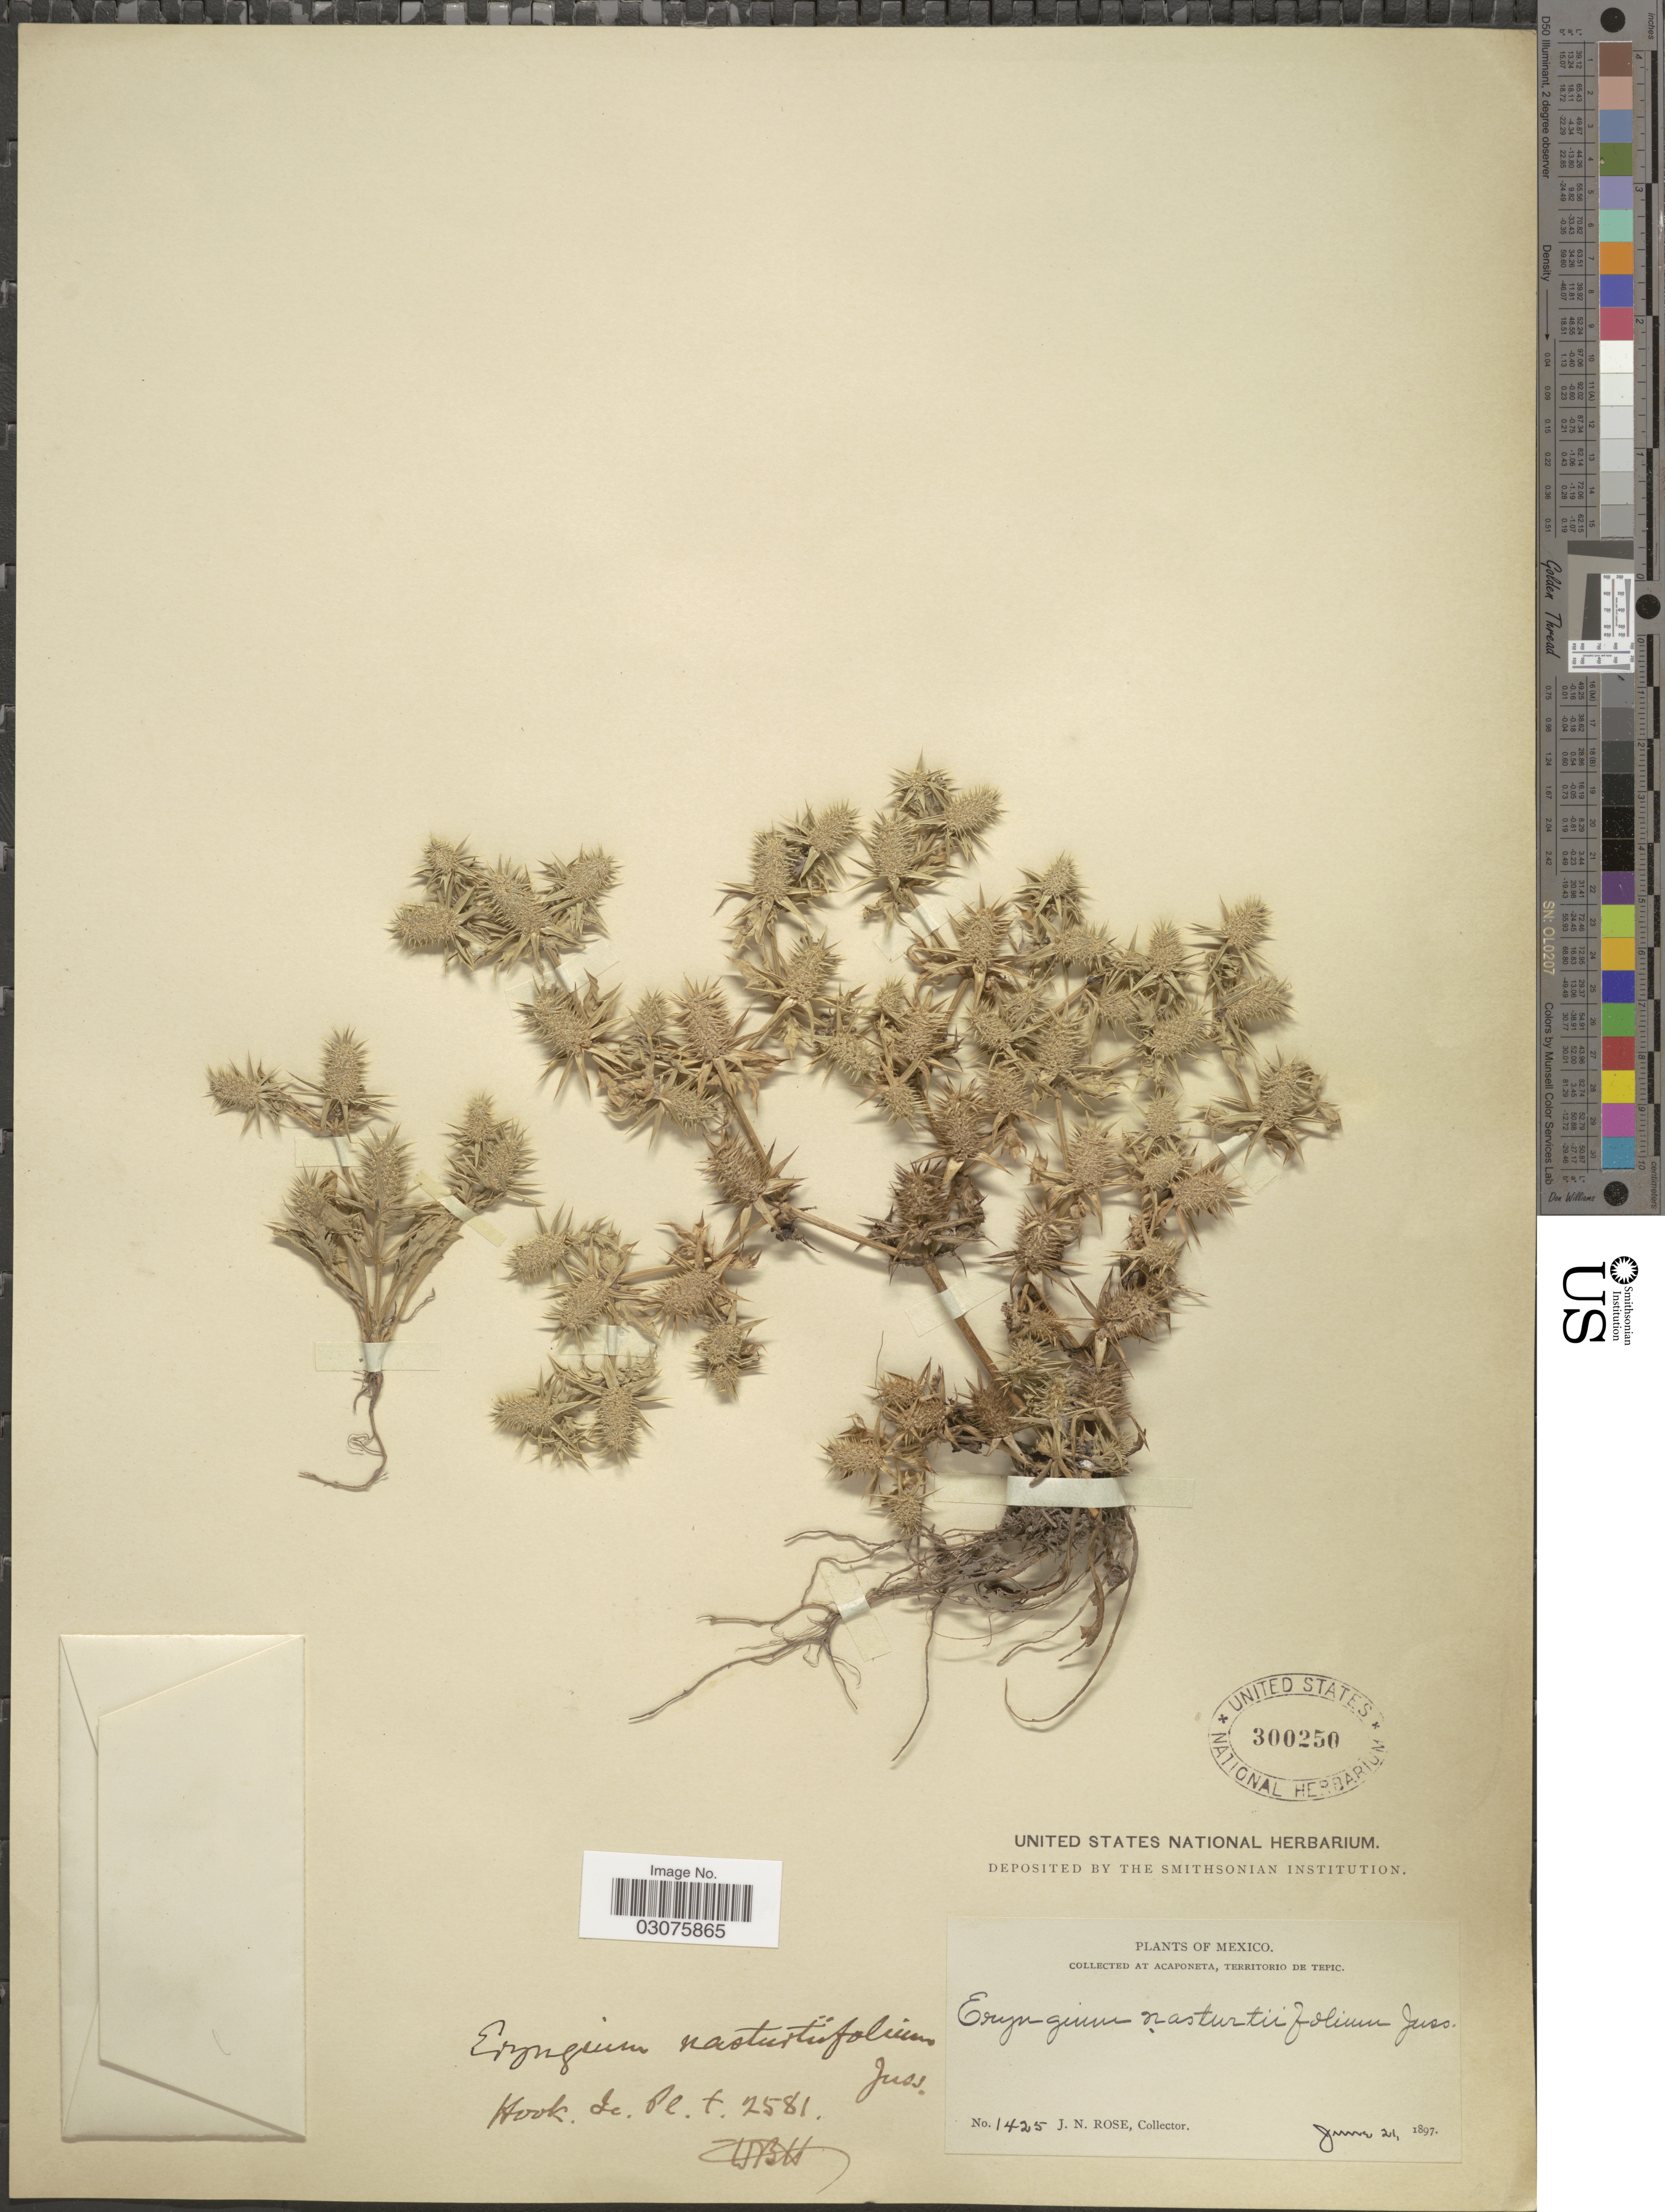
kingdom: Plantae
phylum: Tracheophyta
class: Magnoliopsida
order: Apiales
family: Apiaceae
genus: Eryngium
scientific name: Eryngium nasturtiifolium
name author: Juss. ex F. Delaroche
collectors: J. N. Rose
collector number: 1425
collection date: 1897-06-21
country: Mexico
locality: Collected at Acaponeta, Territorio de Tepic.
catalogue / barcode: US 300250